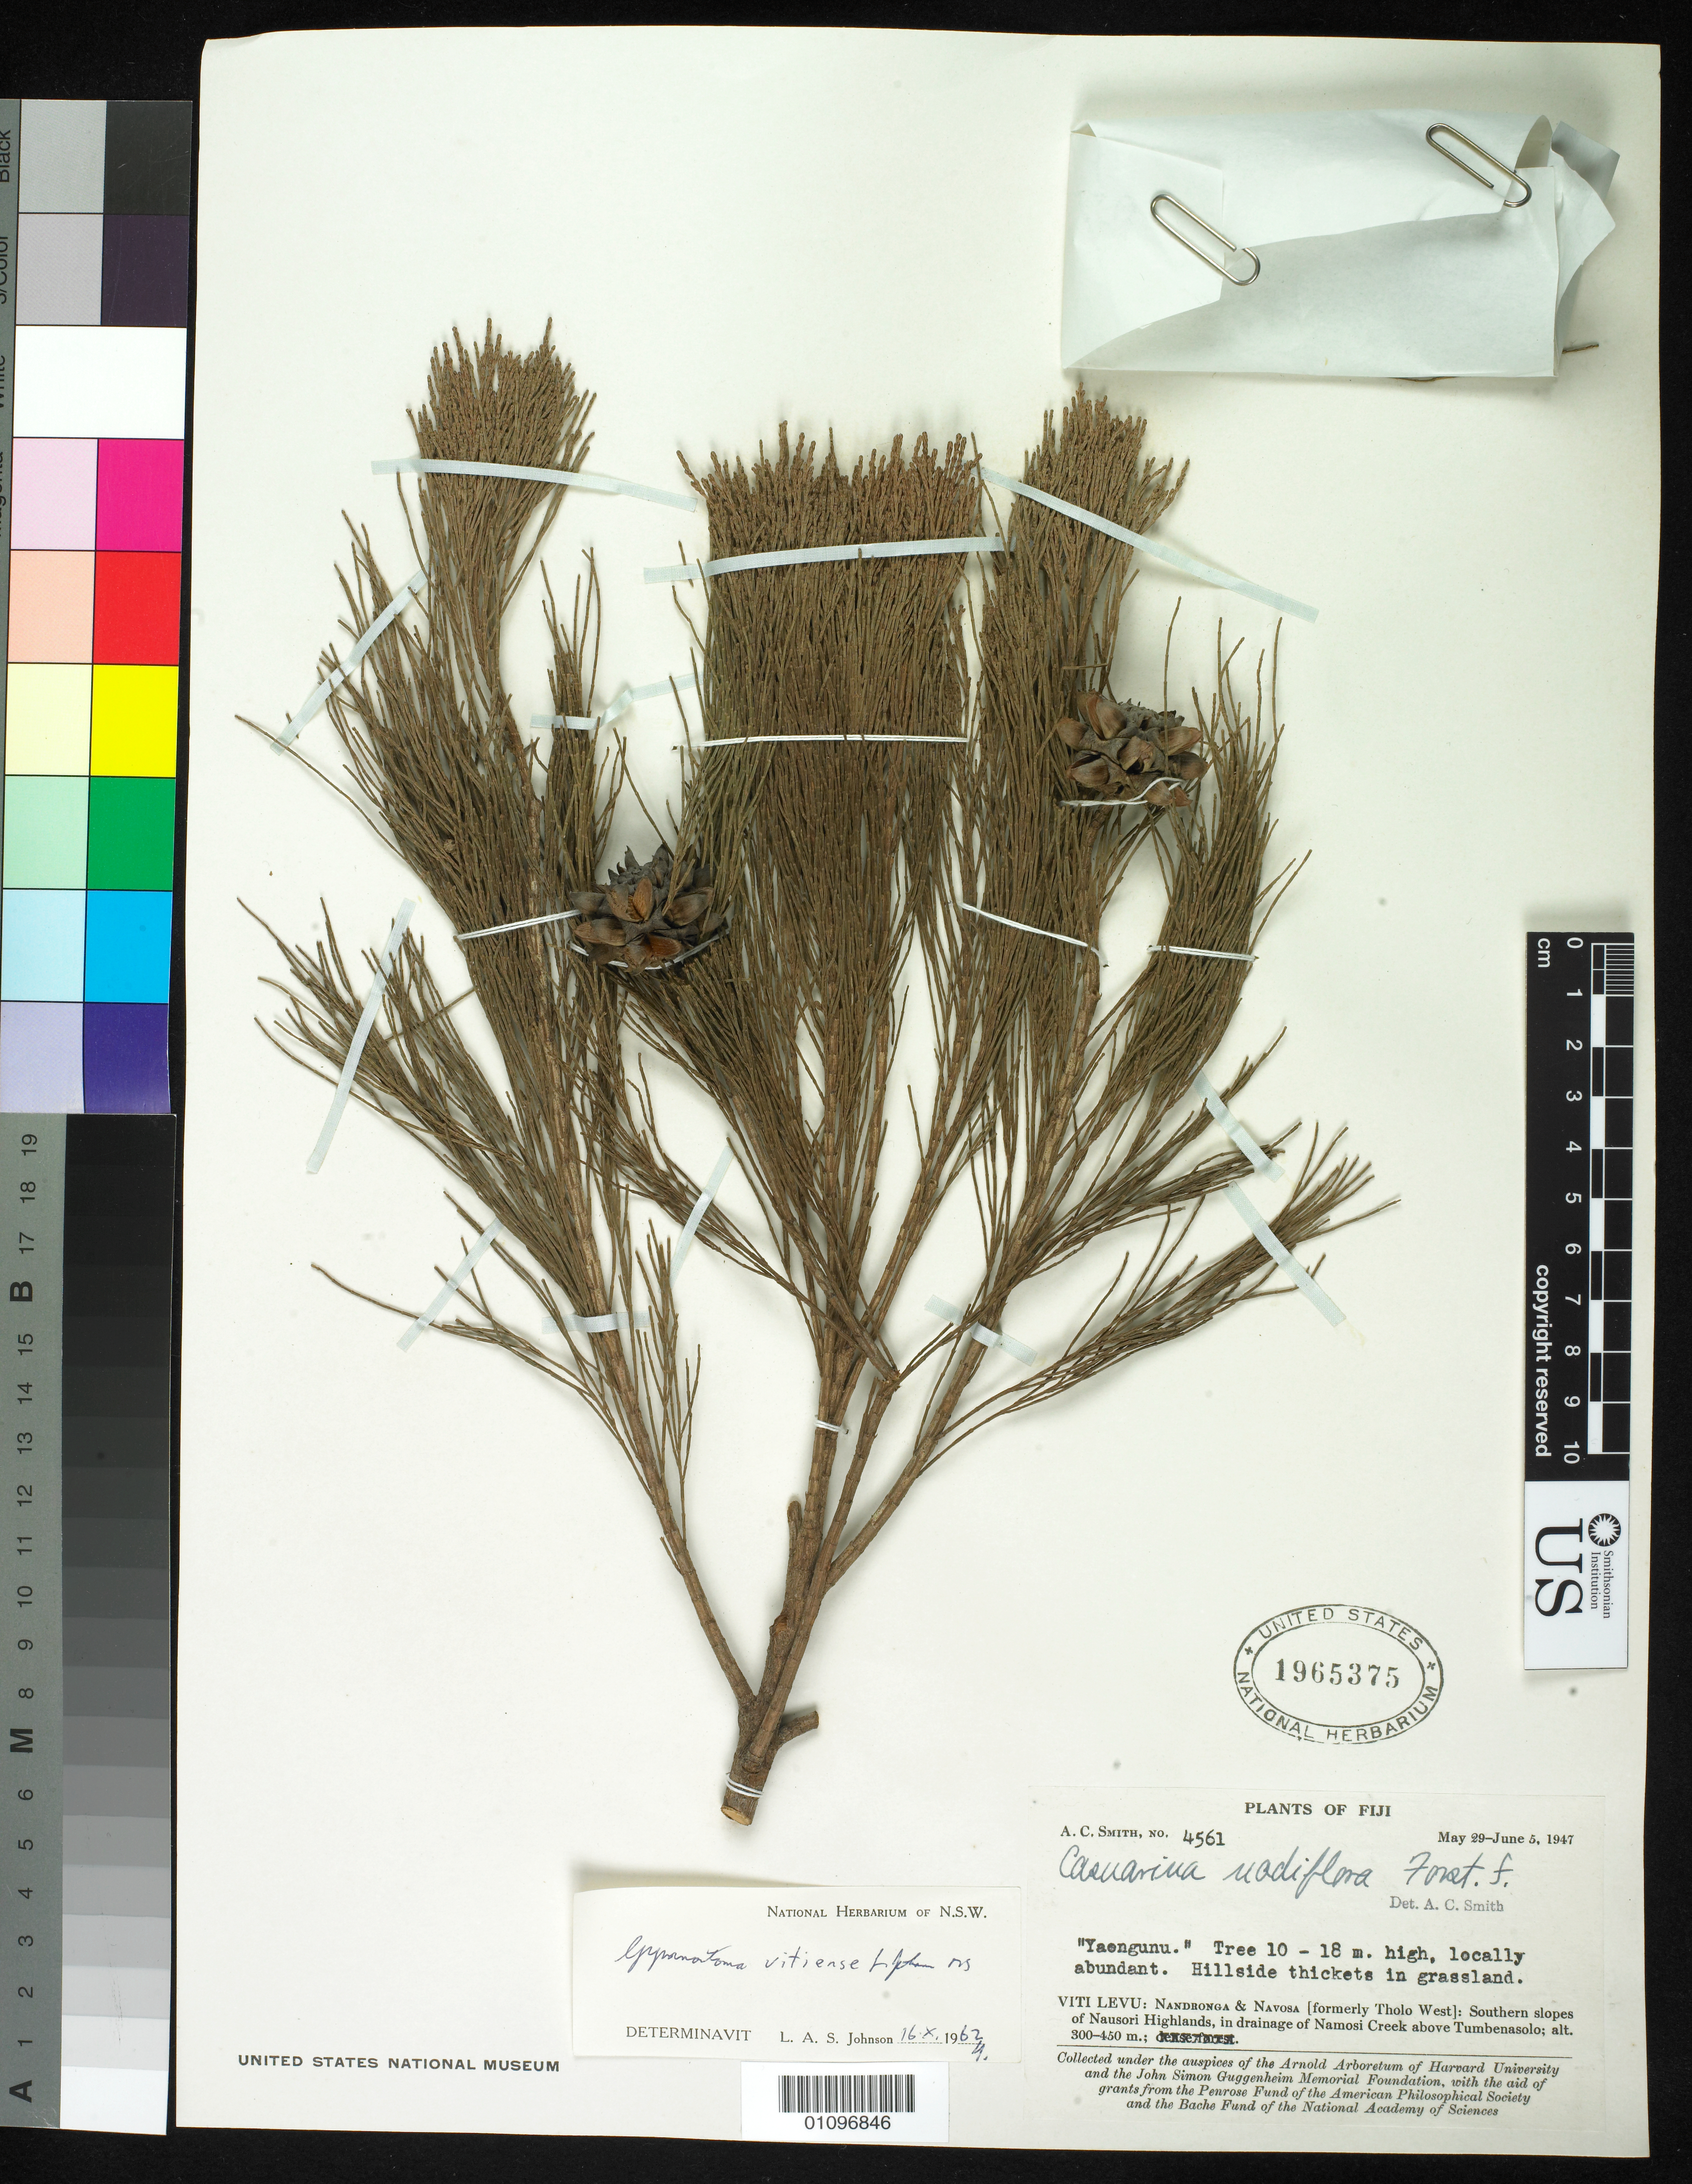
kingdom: Plantae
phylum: Tracheophyta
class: Magnoliopsida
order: Fagales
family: Casuarinaceae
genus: Gymnostoma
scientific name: Gymnostoma vitiense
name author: L.A.S. Johnson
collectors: A. C. Smith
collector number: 4561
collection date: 1947-05-29/1947-06-05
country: Fiji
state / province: Tholo West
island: Viti Levu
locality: Nandronga & Navosa: southenr slopes of Nausori Highlands, in drainage of Namosi Creek above Tumbenasolo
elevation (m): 300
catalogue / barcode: US 1965375